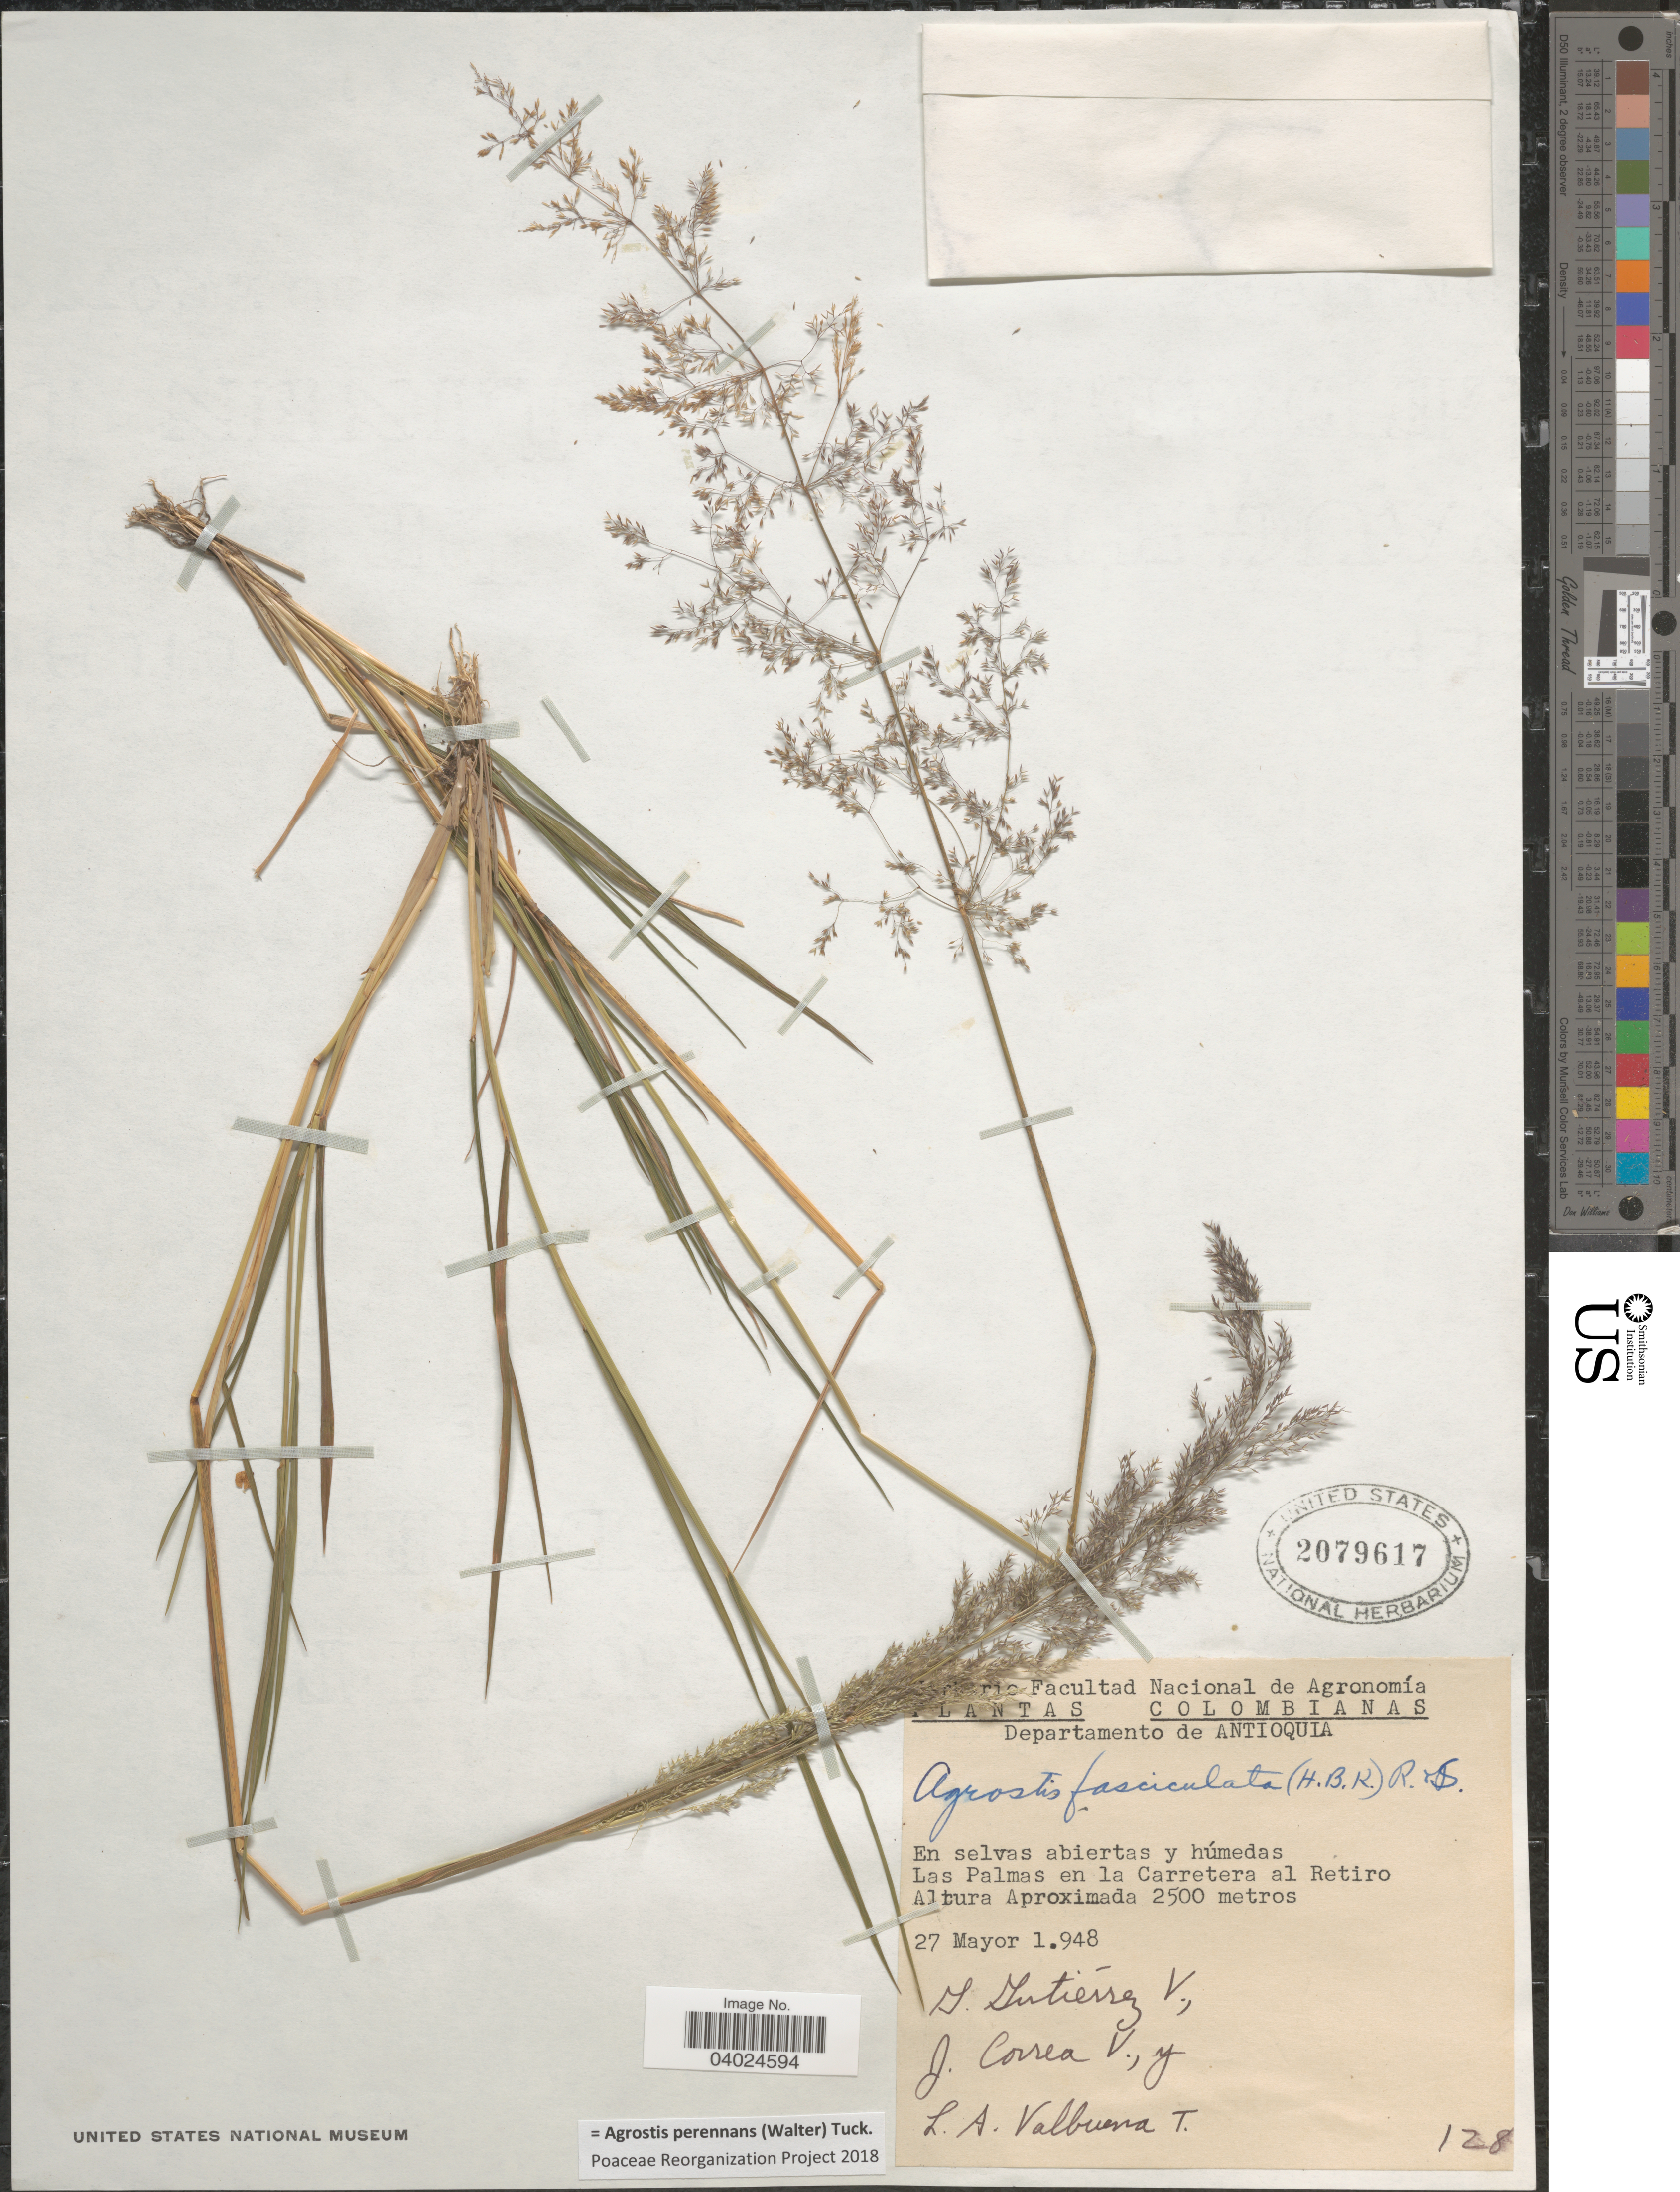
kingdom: Plantae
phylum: Tracheophyta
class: Liliopsida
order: Poales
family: Poaceae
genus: Agrostis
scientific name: Agrostis perennans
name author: (Walter) Tuck.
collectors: G. Gutiérrez V., J. Correa V. & L. Valbuena T.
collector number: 128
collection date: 1948-05-27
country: Colombia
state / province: Antioquia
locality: Departamento de Antioquia. En selvas abiertas y húmedas. Las Palmas en la Carretera al Retiro.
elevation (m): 2500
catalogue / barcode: US 2079617